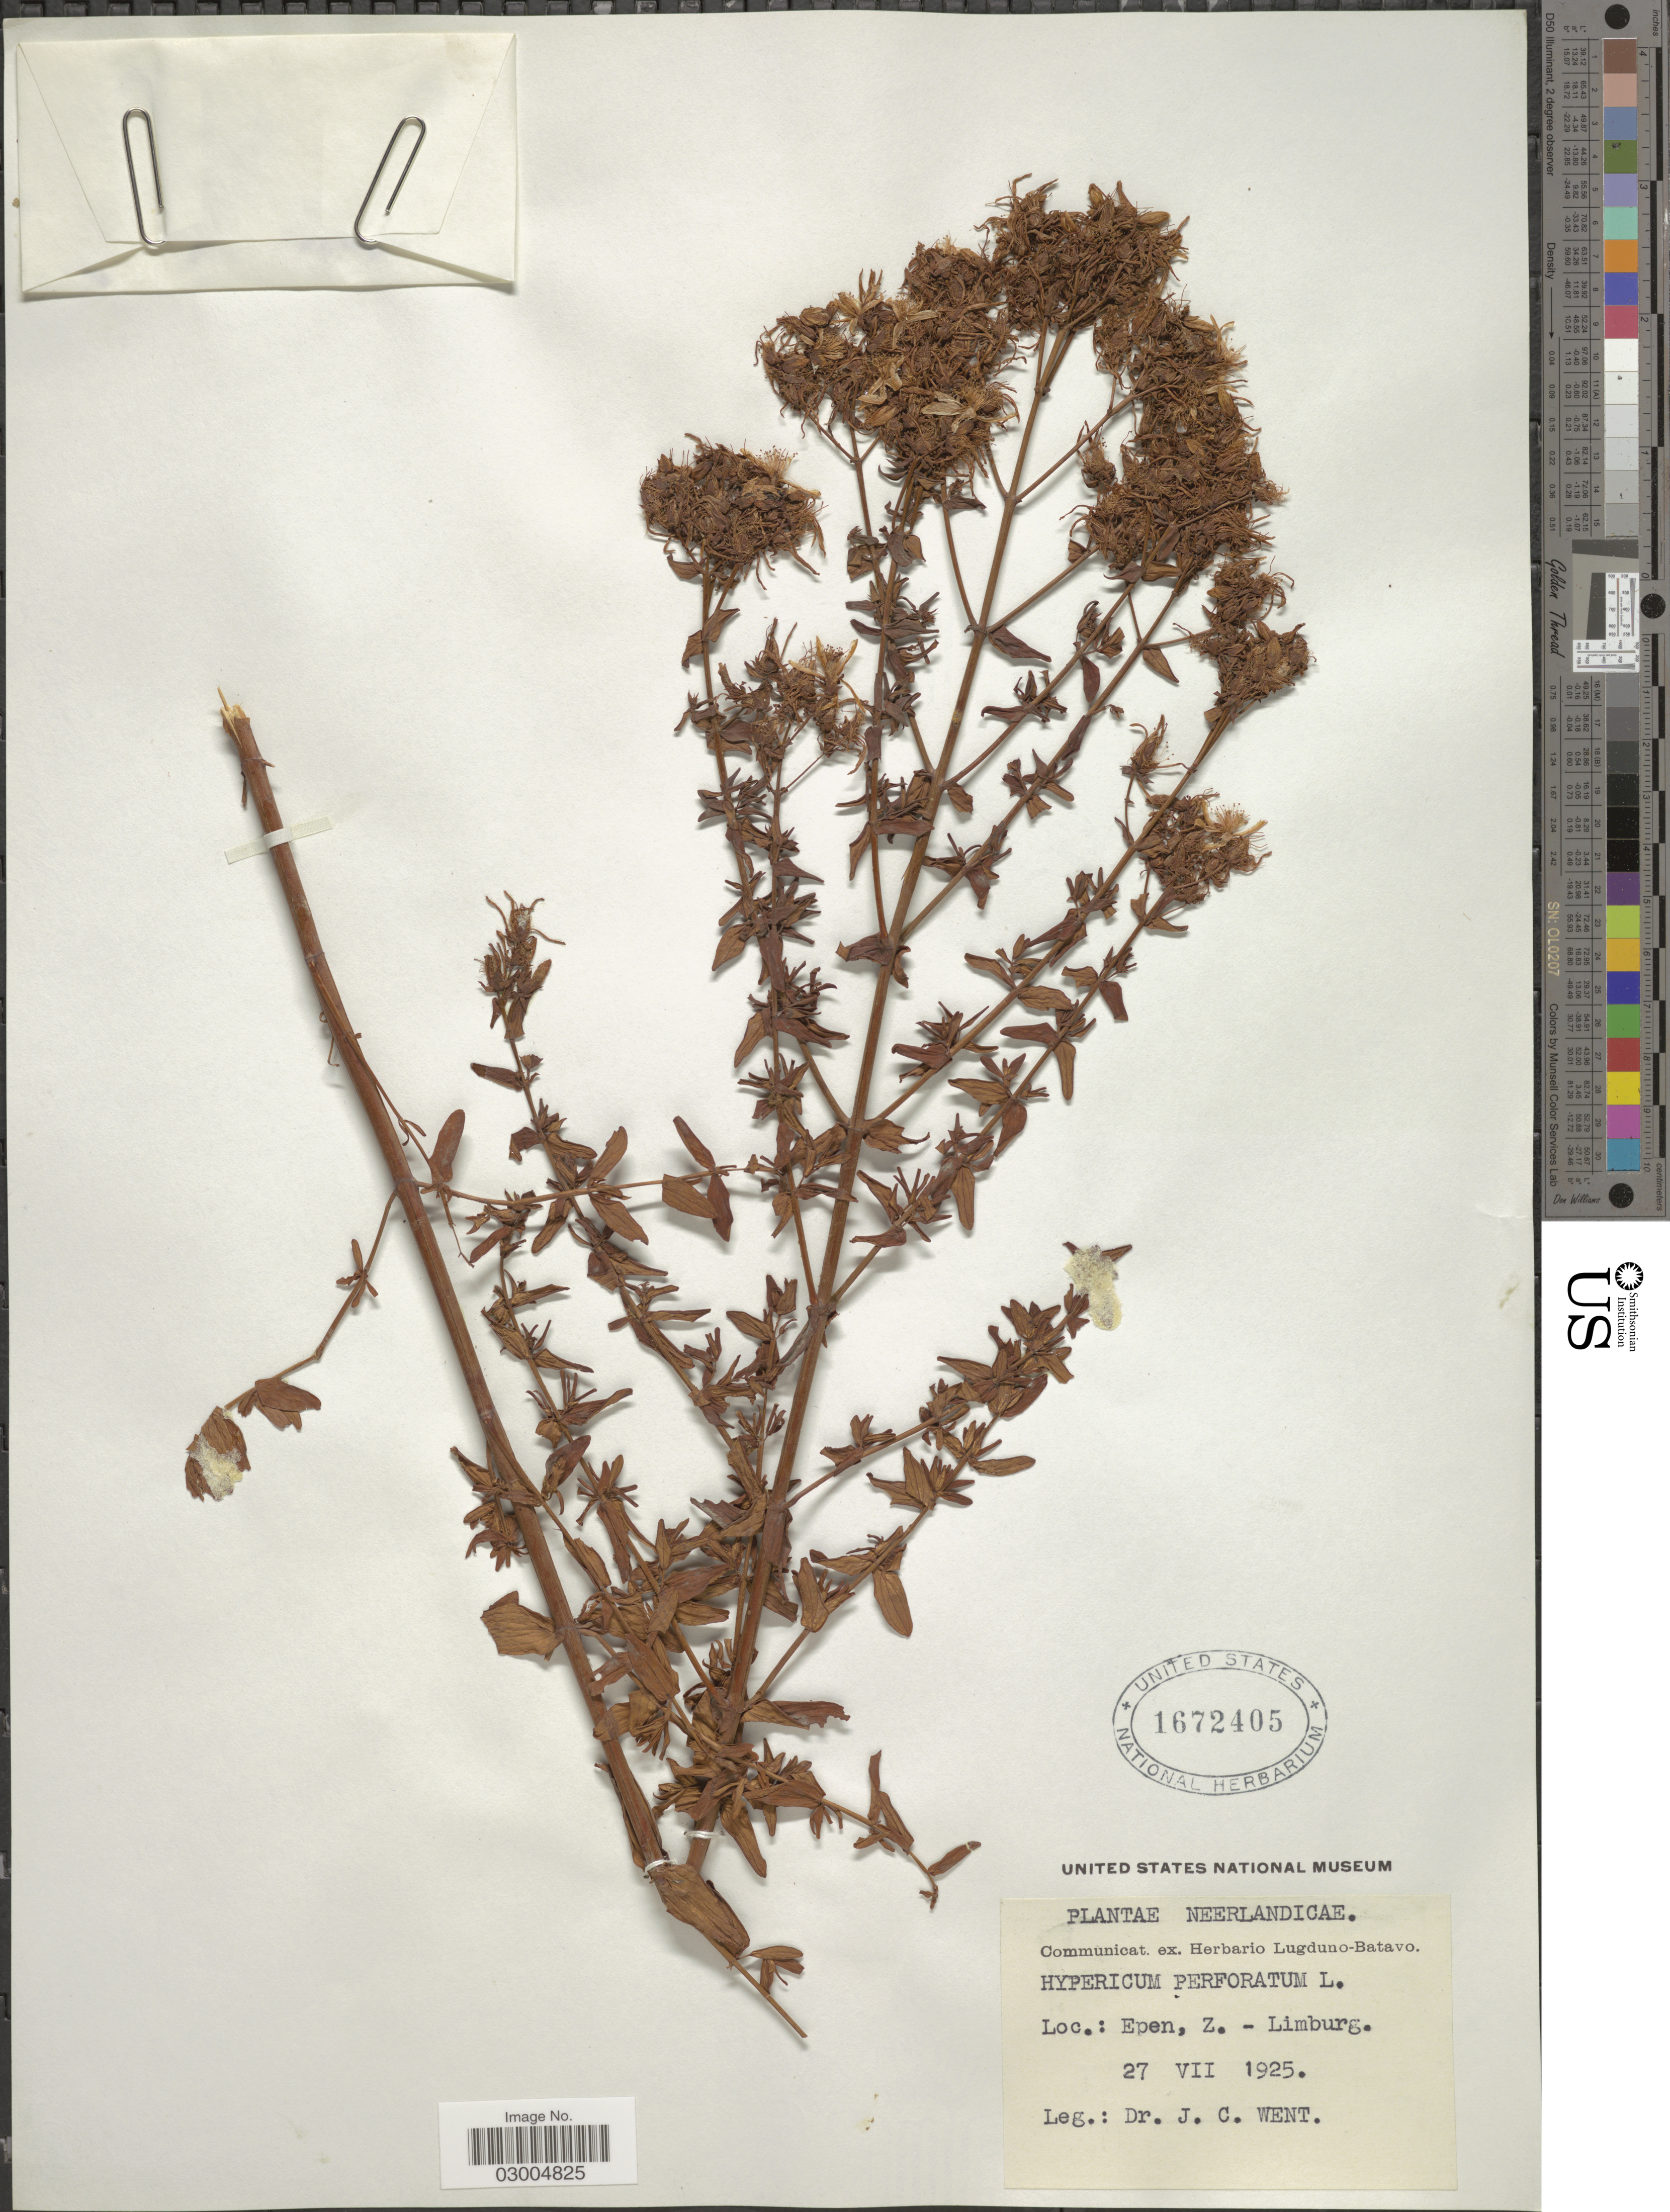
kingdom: Plantae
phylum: Tracheophyta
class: Magnoliopsida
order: Malpighiales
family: Hypericaceae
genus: Hypericum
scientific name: Hypericum perforatum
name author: L.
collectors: J. C. Went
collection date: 1925-07-27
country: Netherlands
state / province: Limburg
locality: Epen, Z. - Limburg.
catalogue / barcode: US 1672405